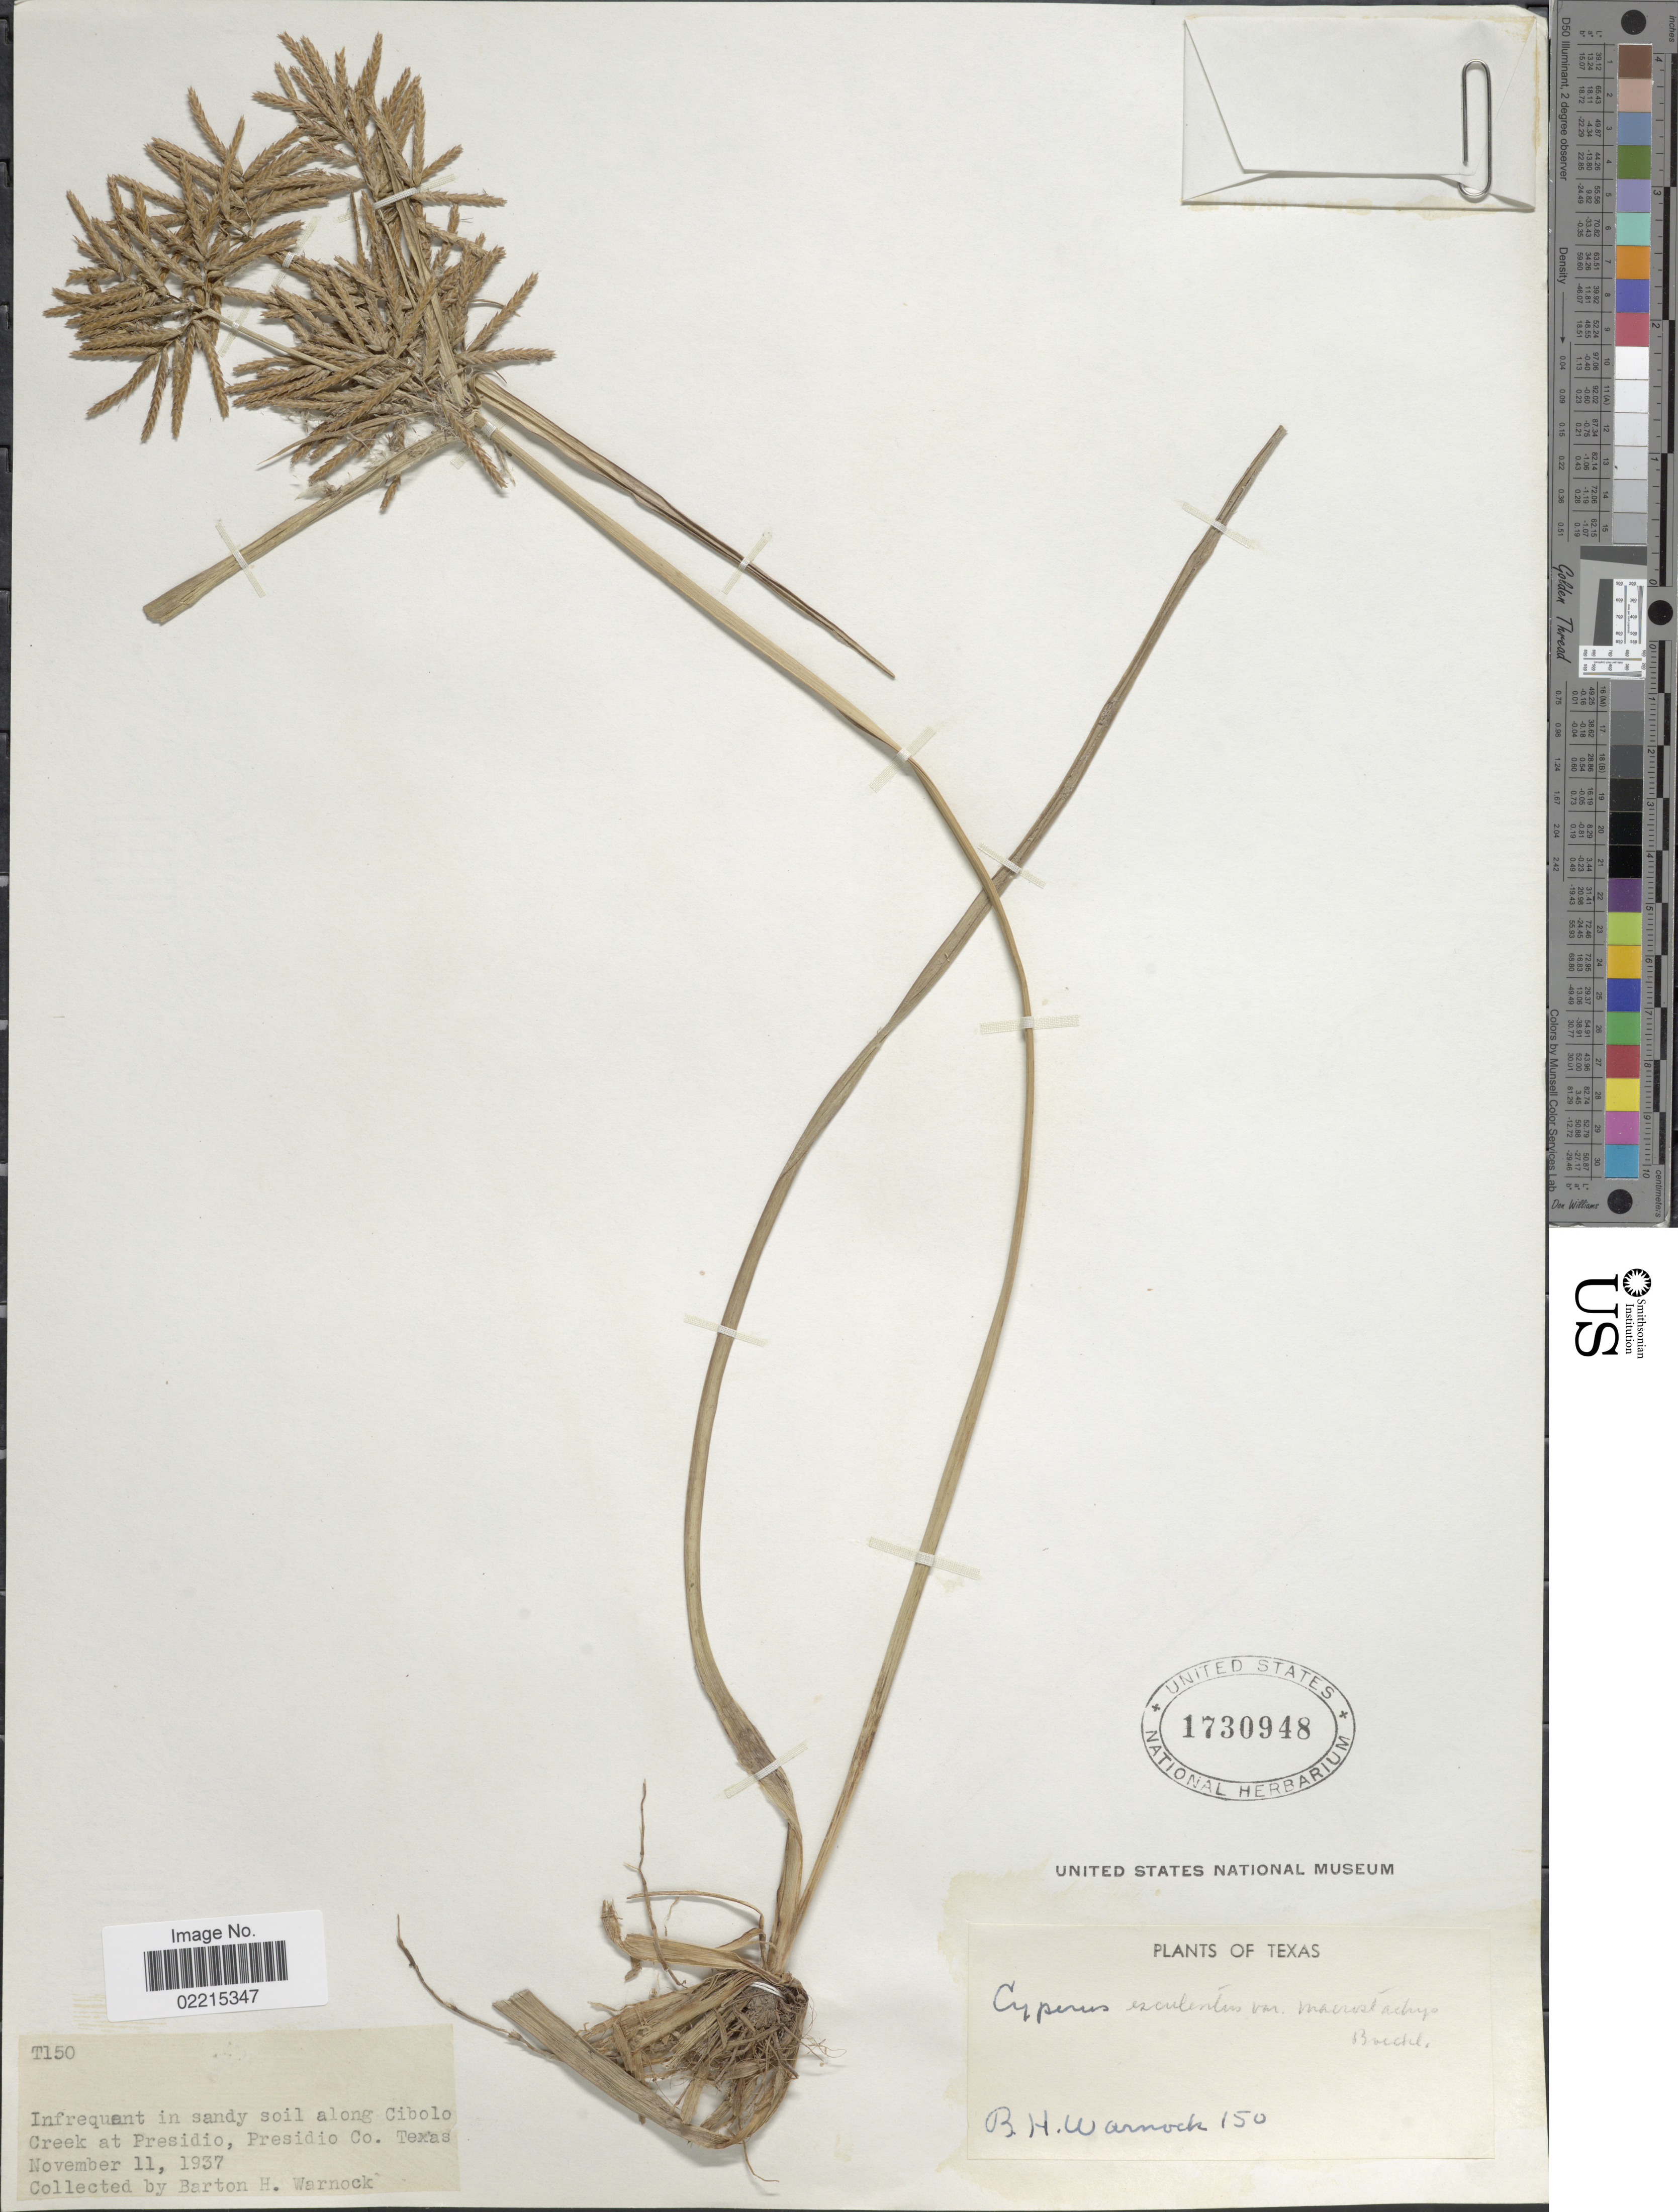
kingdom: Plantae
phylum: Tracheophyta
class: Liliopsida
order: Poales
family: Cyperaceae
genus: Cyperus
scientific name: Cyperus esculentus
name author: L.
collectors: B. H. Warnock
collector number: T150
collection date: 1937-11-11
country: United States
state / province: Texas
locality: In sandy soil along Cibolo Creek at Presidio, Presidio Co.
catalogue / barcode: US 1730948